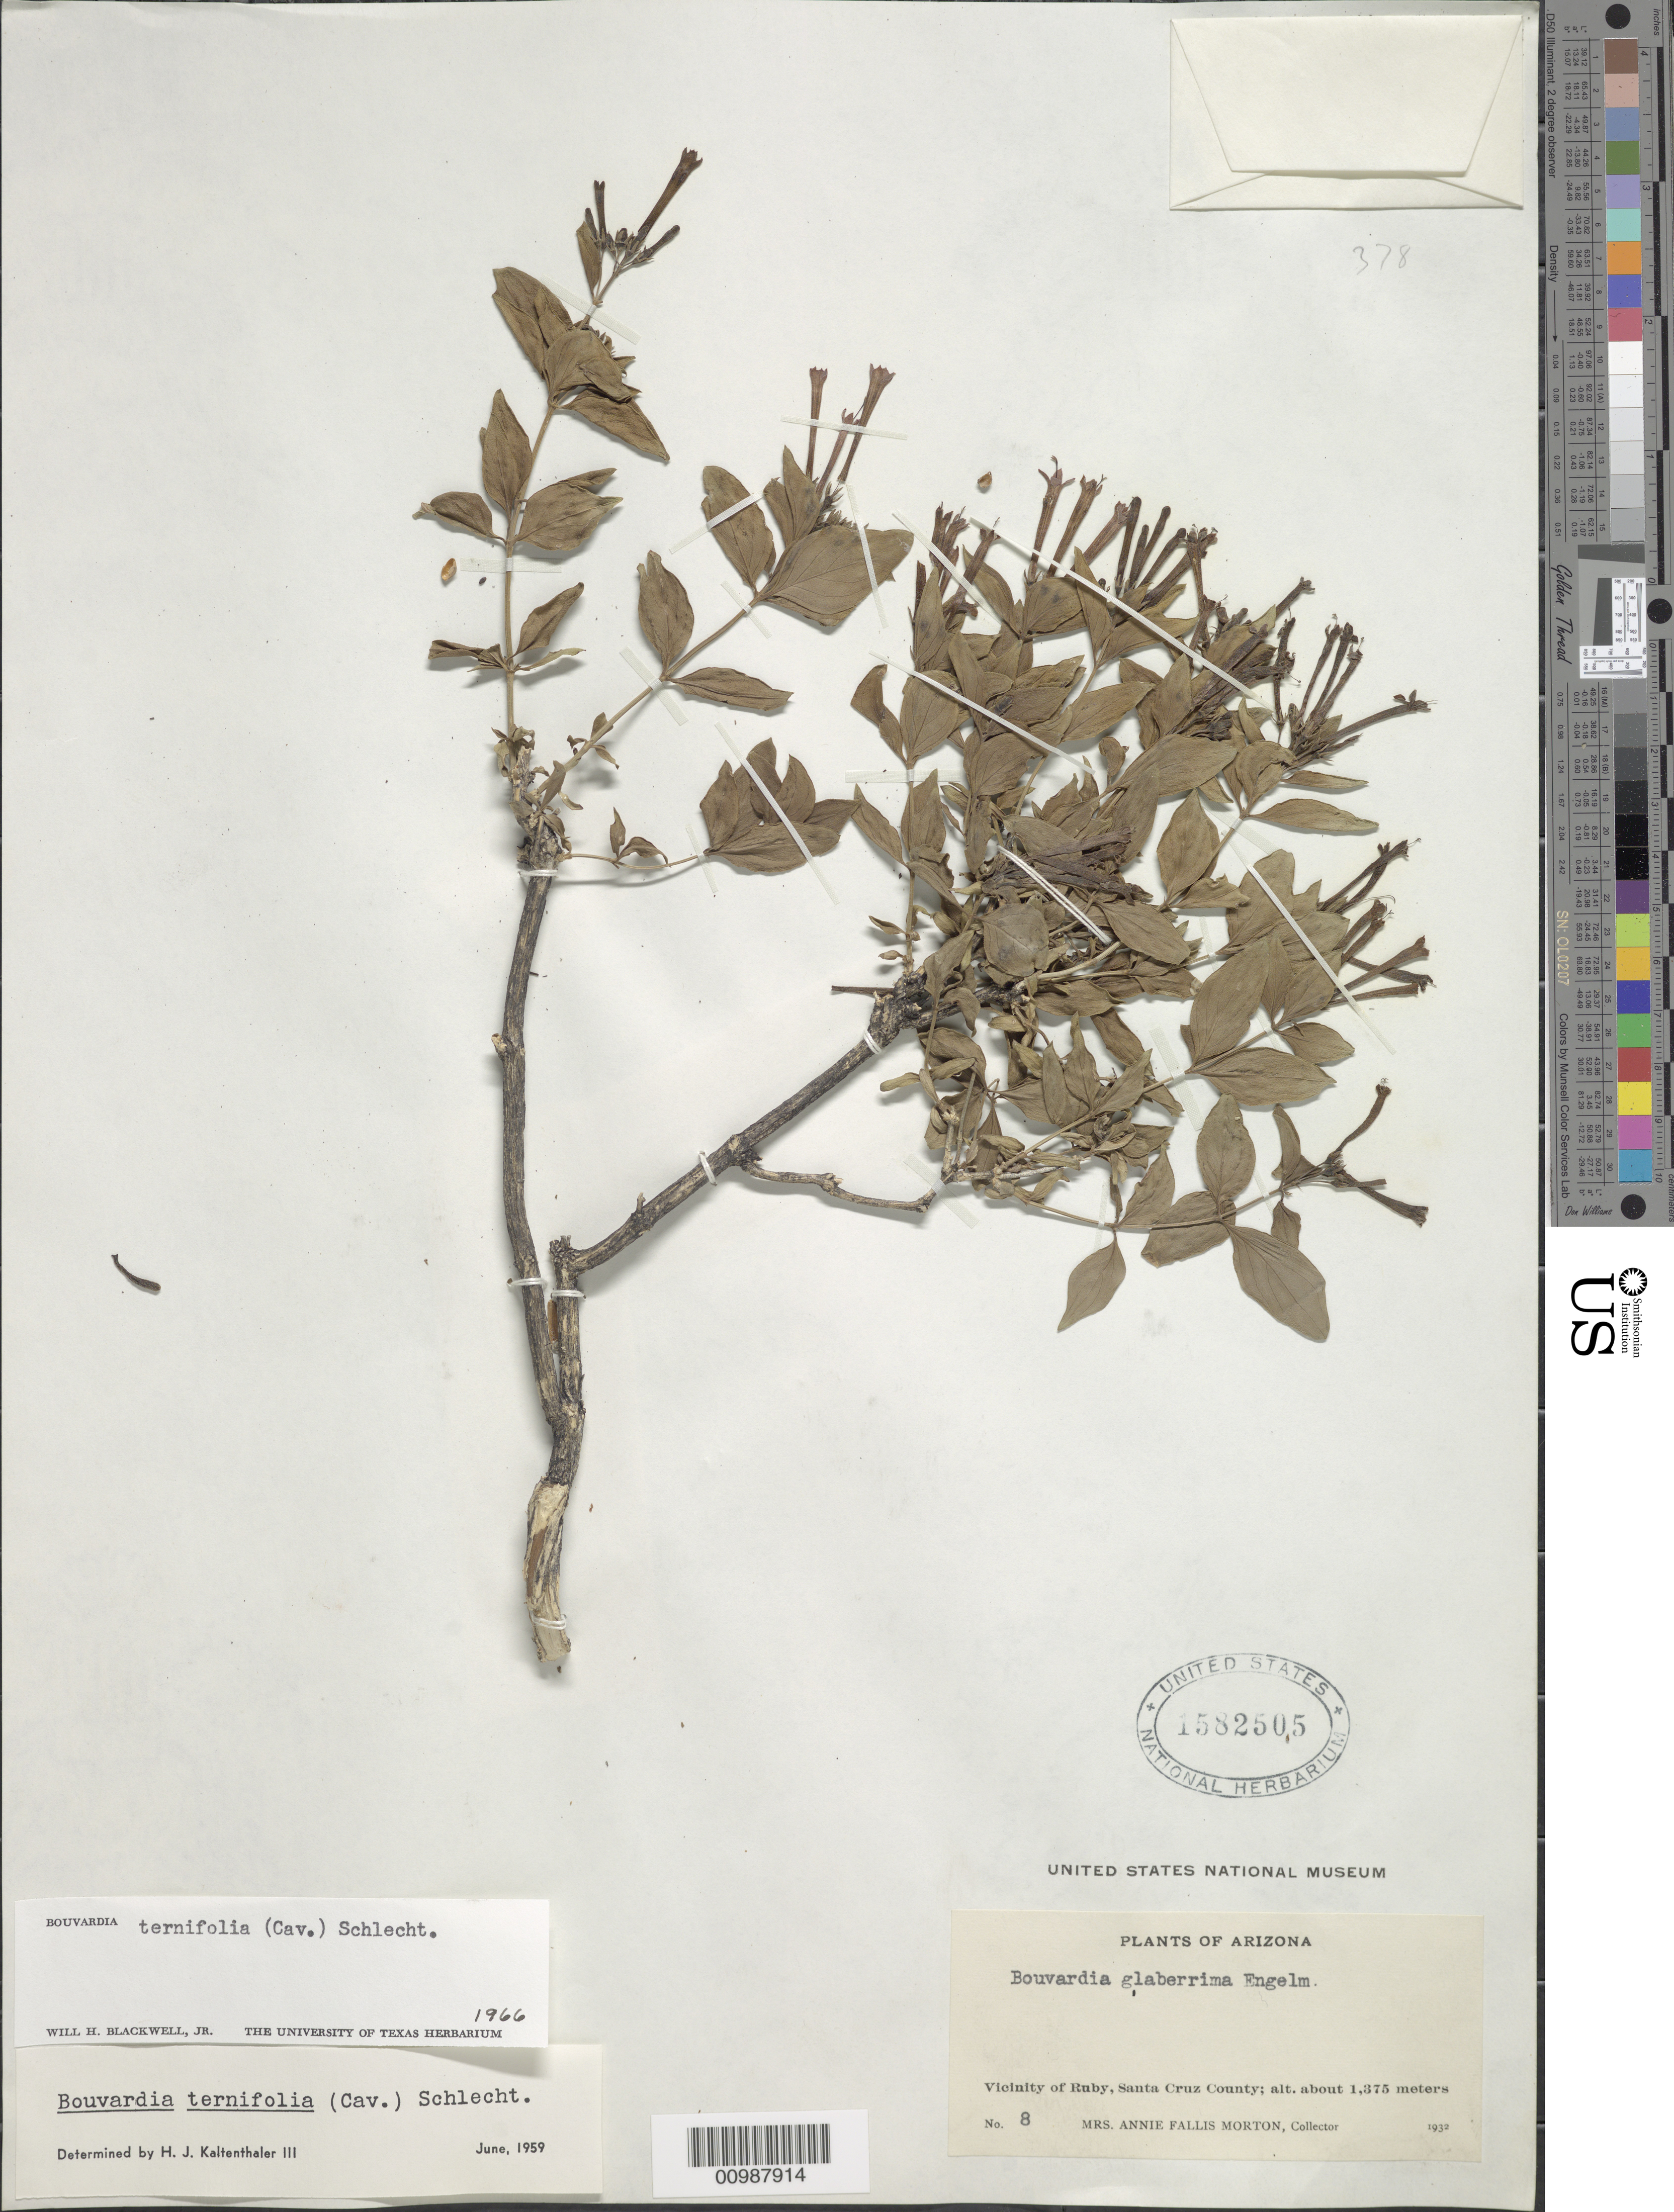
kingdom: Plantae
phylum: Tracheophyta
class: Magnoliopsida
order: Gentianales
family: Rubiaceae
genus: Bouvardia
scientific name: Bouvardia ternifolia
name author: (Cav.) Schltdl.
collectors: A. F. Morton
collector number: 8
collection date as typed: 1932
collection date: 1932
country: United States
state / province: Arizona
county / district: Santa Cruz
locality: Vicinity of Ruby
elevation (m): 1375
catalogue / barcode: US 1582505